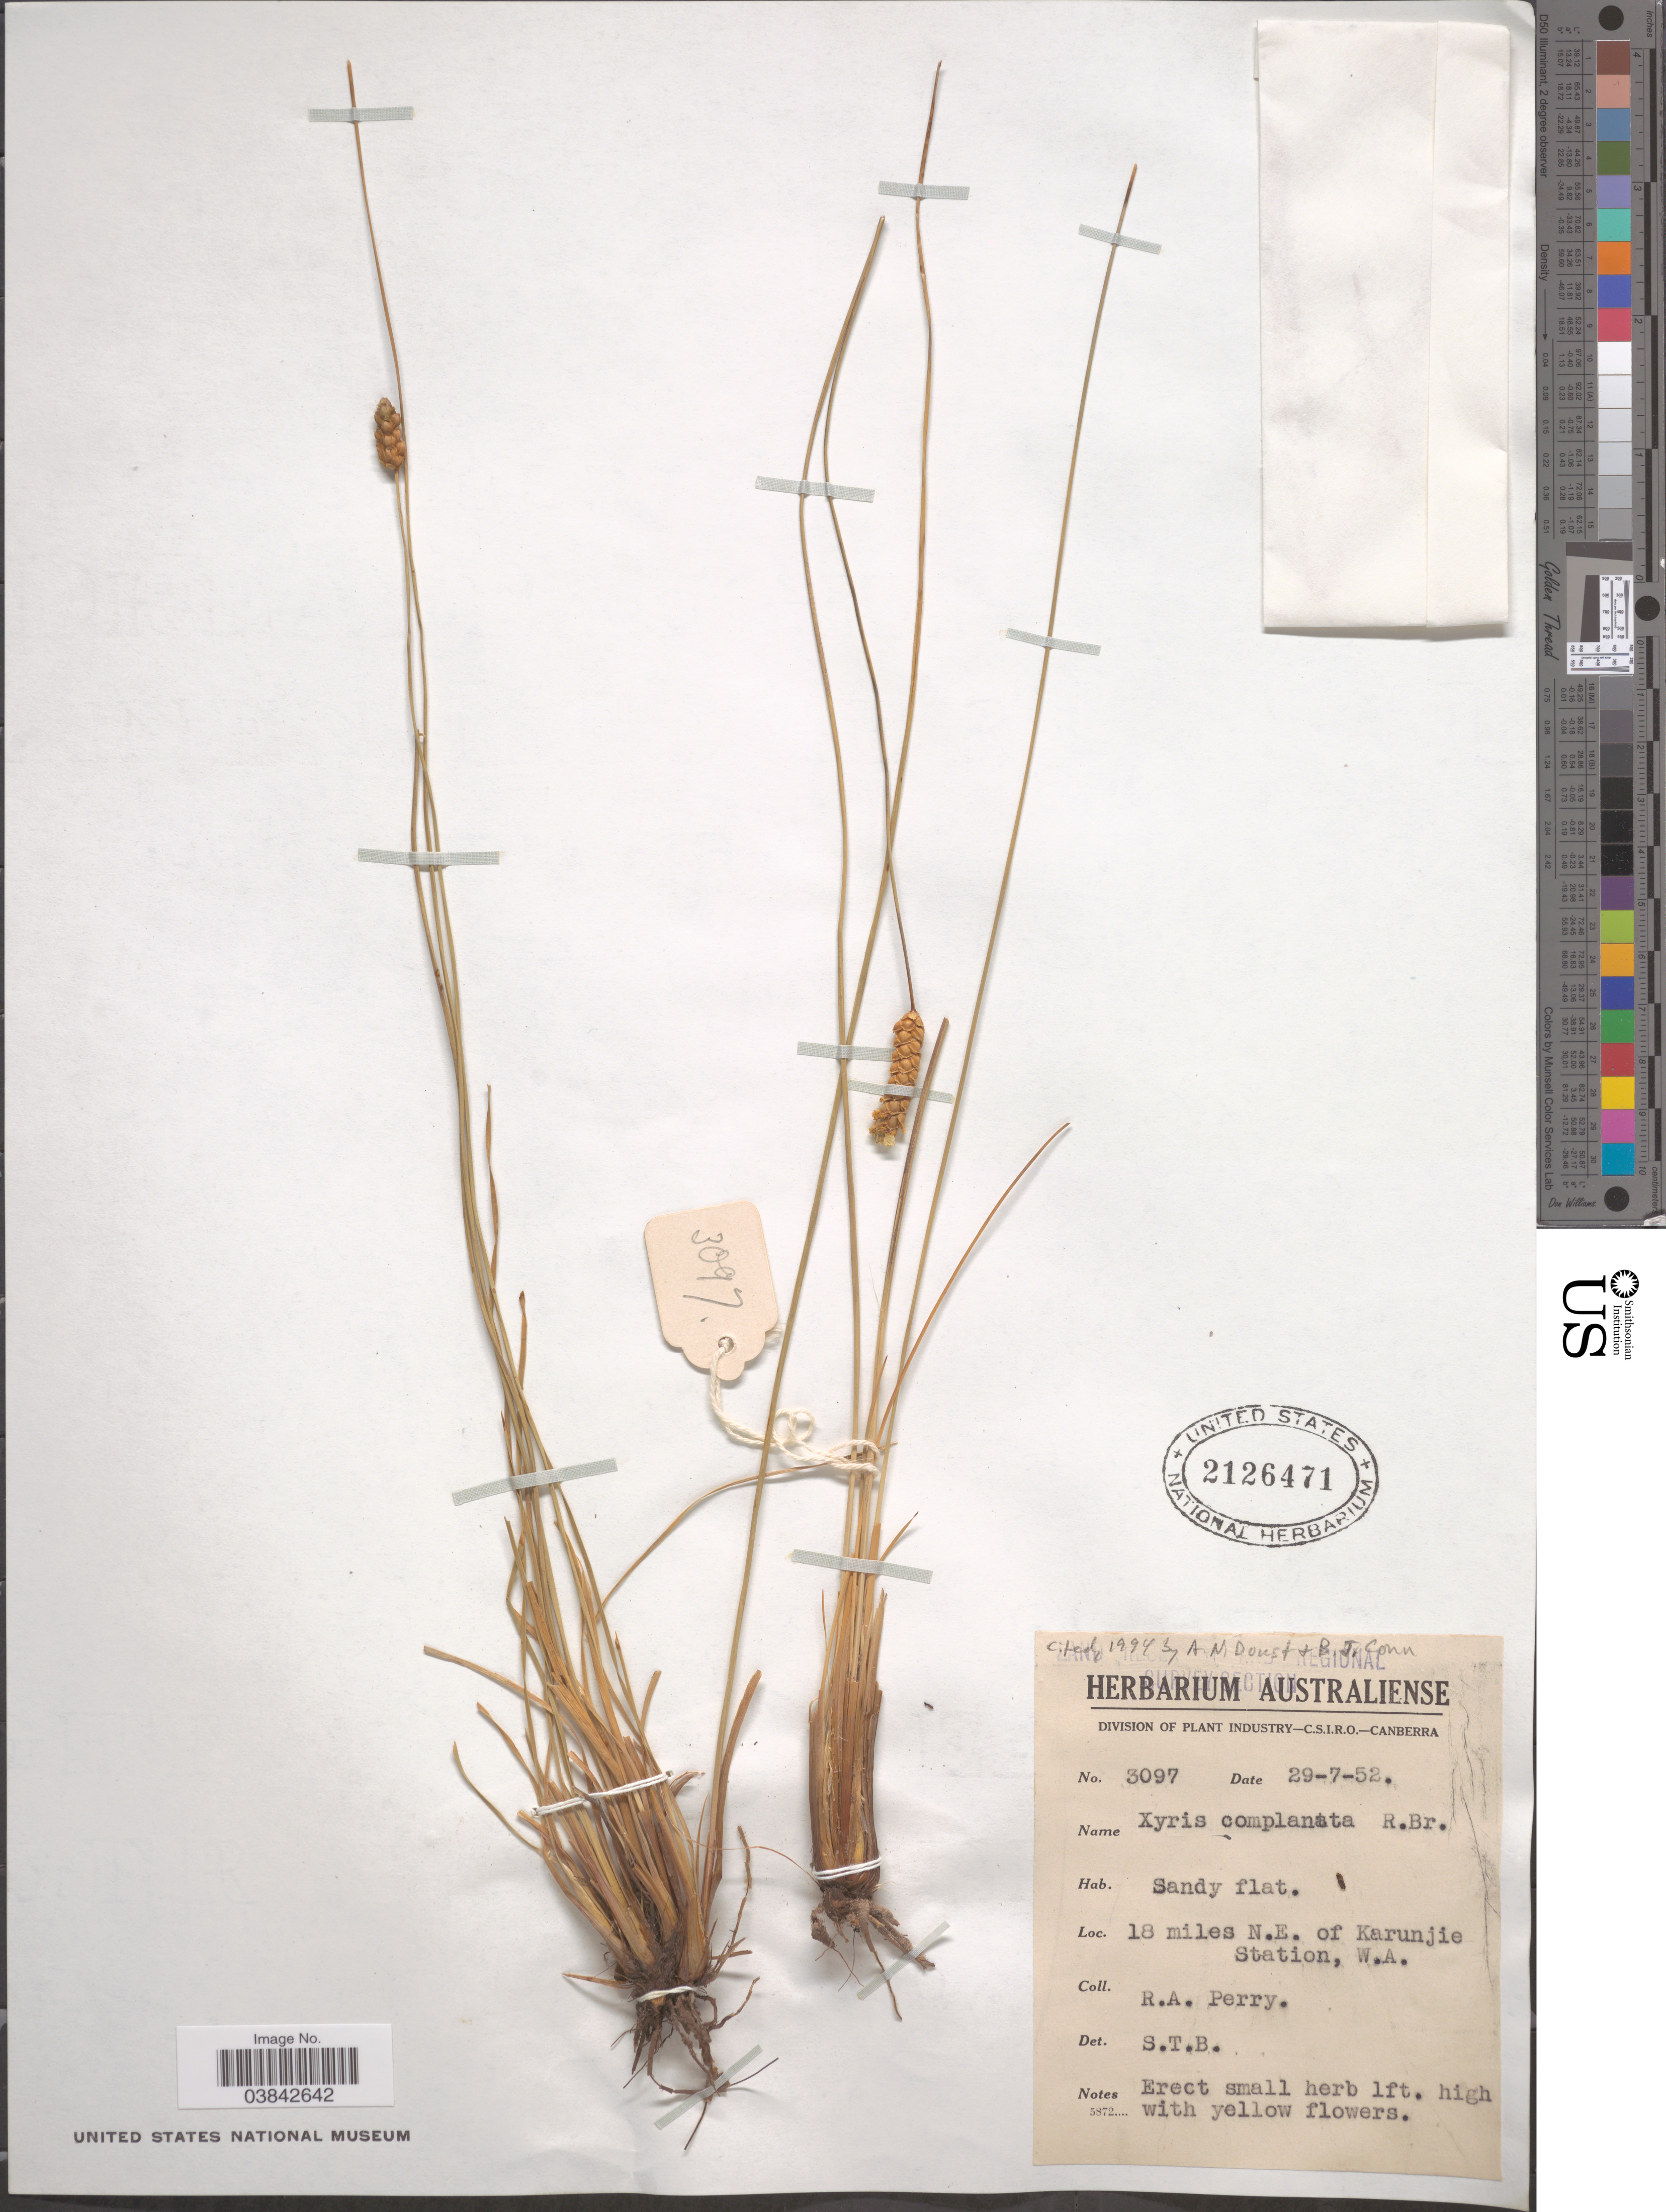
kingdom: Plantae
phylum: Tracheophyta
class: Liliopsida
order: Poales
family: Xyridaceae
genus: Xyris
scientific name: Xyris complanata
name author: R. Br.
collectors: Perry, R. A.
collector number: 3097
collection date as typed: Transcribed d/m/y: 29/7/52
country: Australia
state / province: Western Australia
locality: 18 miles N.E. of Karunjie Station.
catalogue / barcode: US 2126471